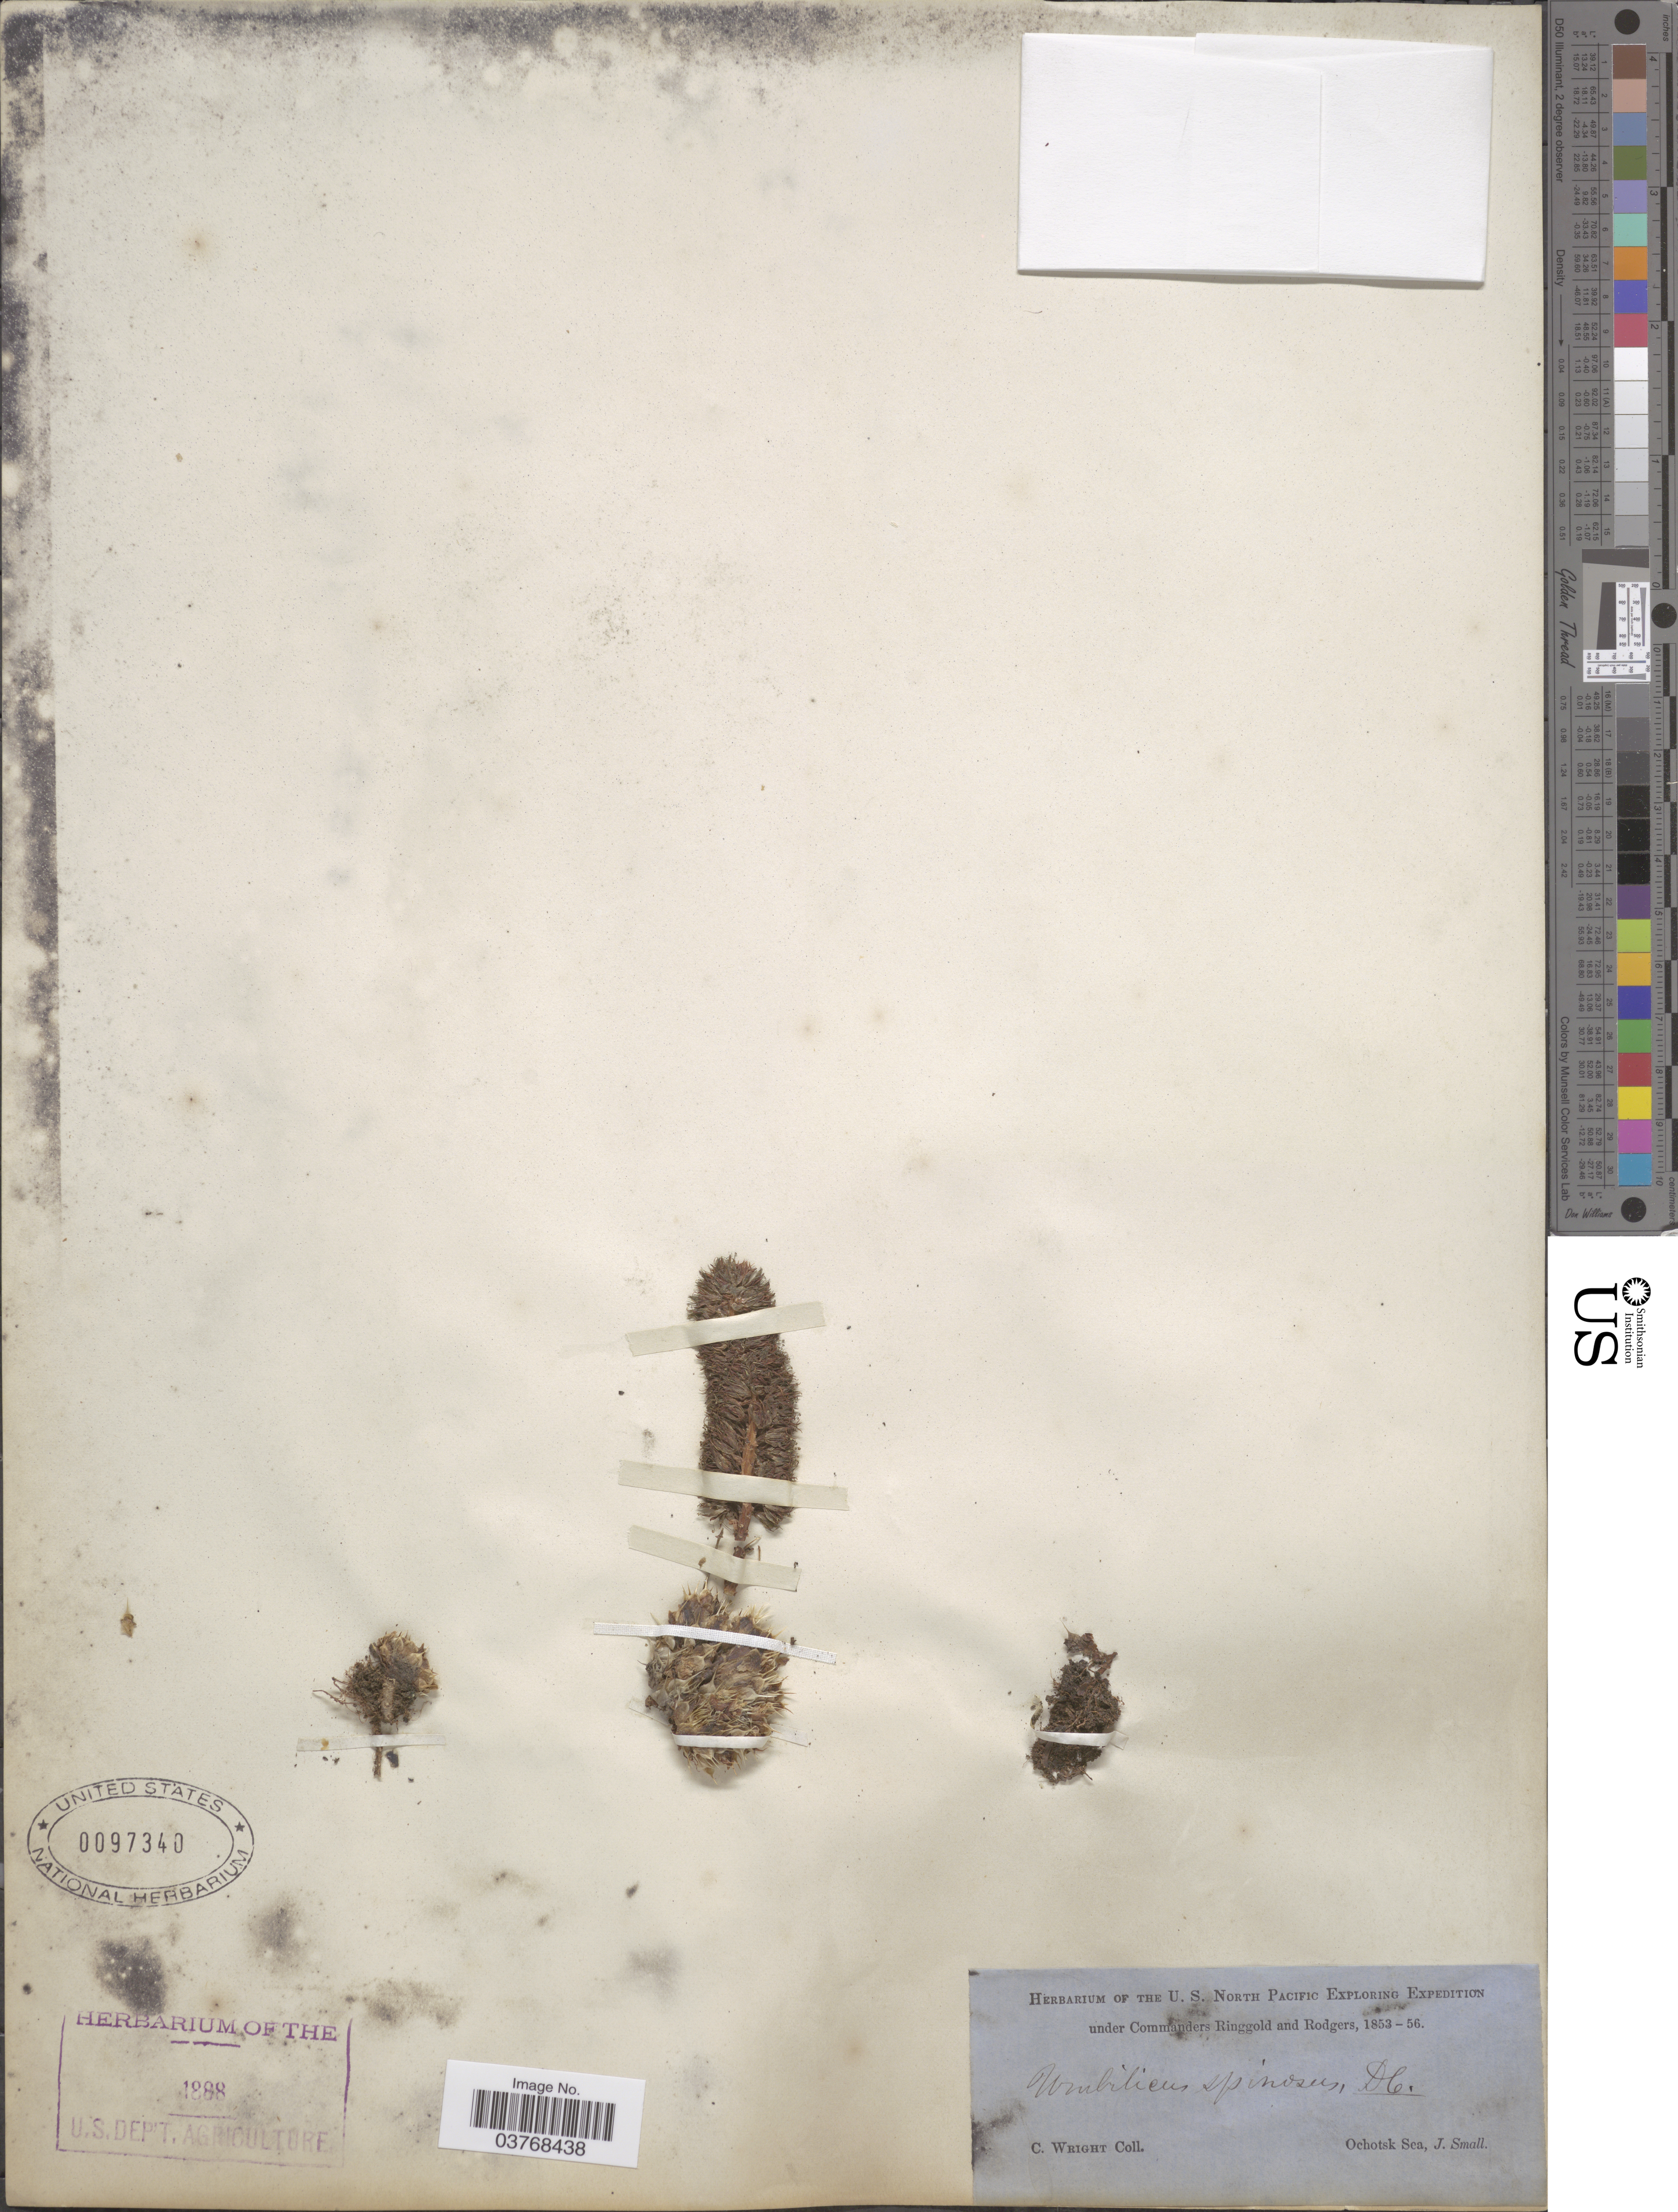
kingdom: Plantae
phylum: Tracheophyta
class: Magnoliopsida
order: Saxifragales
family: Crassulaceae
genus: Orostachys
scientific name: Orostachys spinosa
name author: (L.) Sweet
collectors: C. Wright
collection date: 1853/1856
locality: Ochotsk Sea.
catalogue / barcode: US 97340